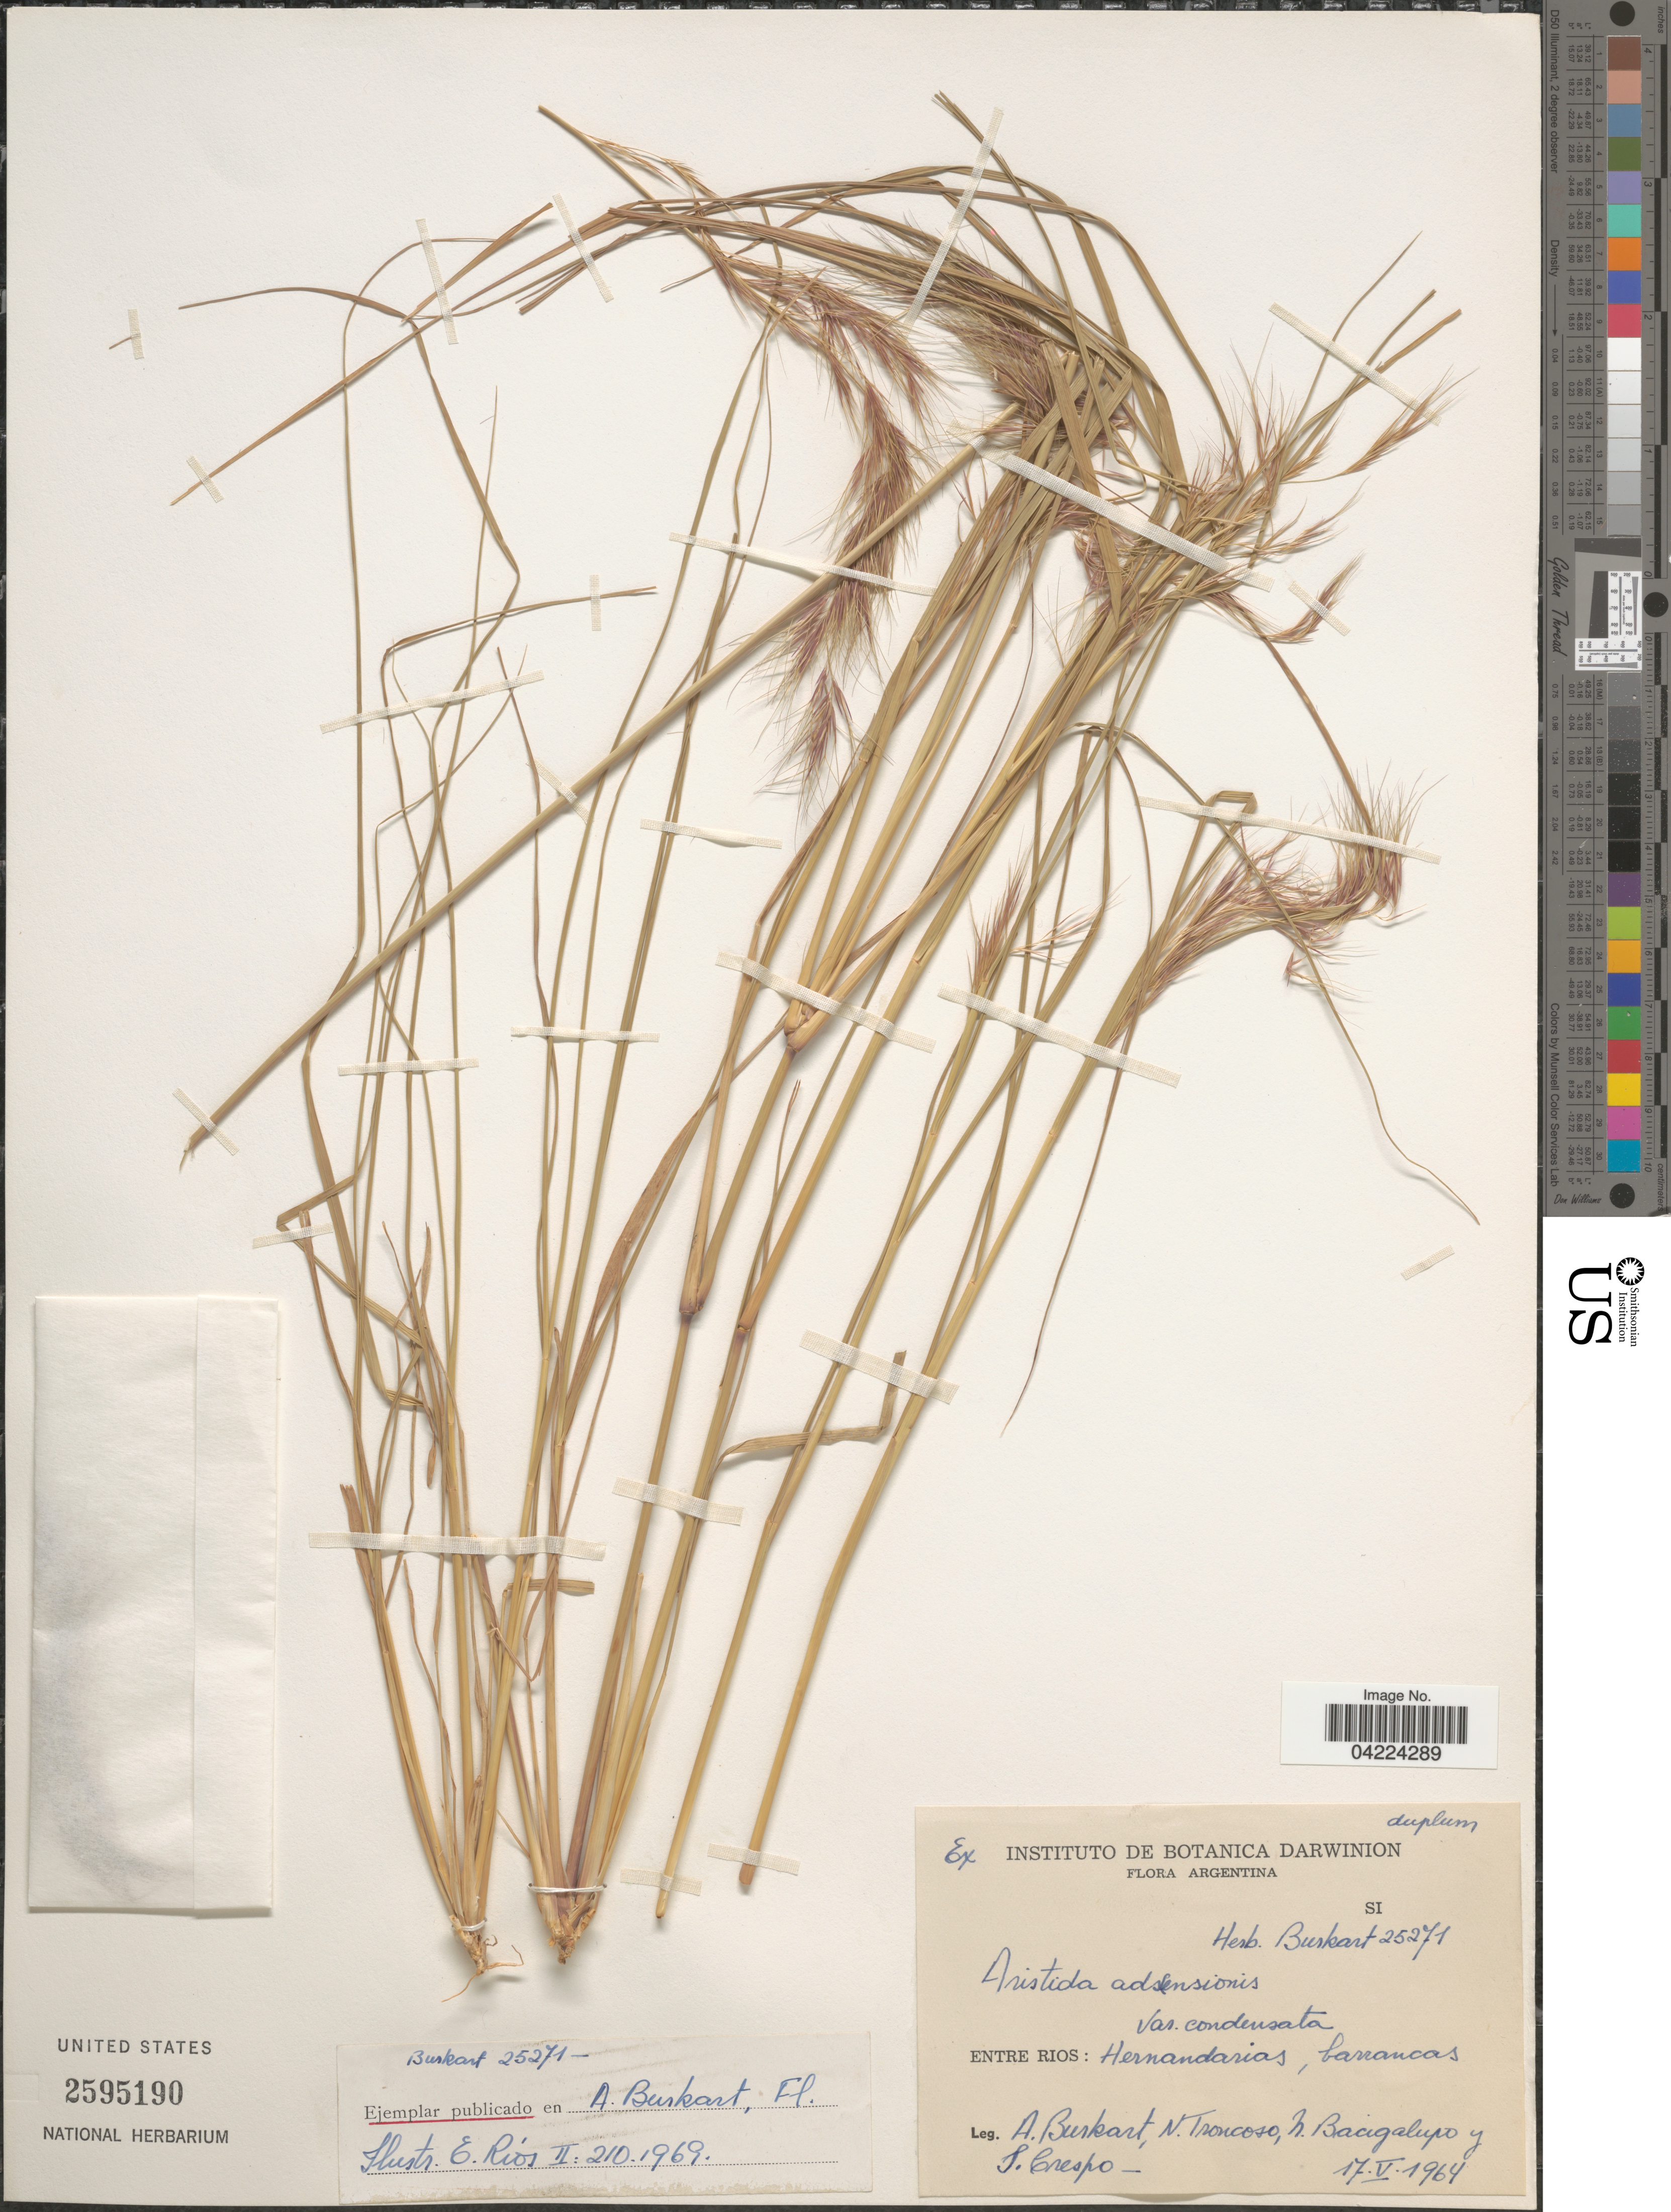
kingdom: Plantae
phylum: Tracheophyta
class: Liliopsida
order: Poales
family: Poaceae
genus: Aristida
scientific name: Aristida adscensionis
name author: L.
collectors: A. E. Burkart, N. Troncoso, N. M. Bacigalupo & S. Crespo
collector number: Burkart25271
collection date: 1964-05-17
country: Argentina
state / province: Entre Rios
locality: Hernandarias, barrancas.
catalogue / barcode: US 2595190